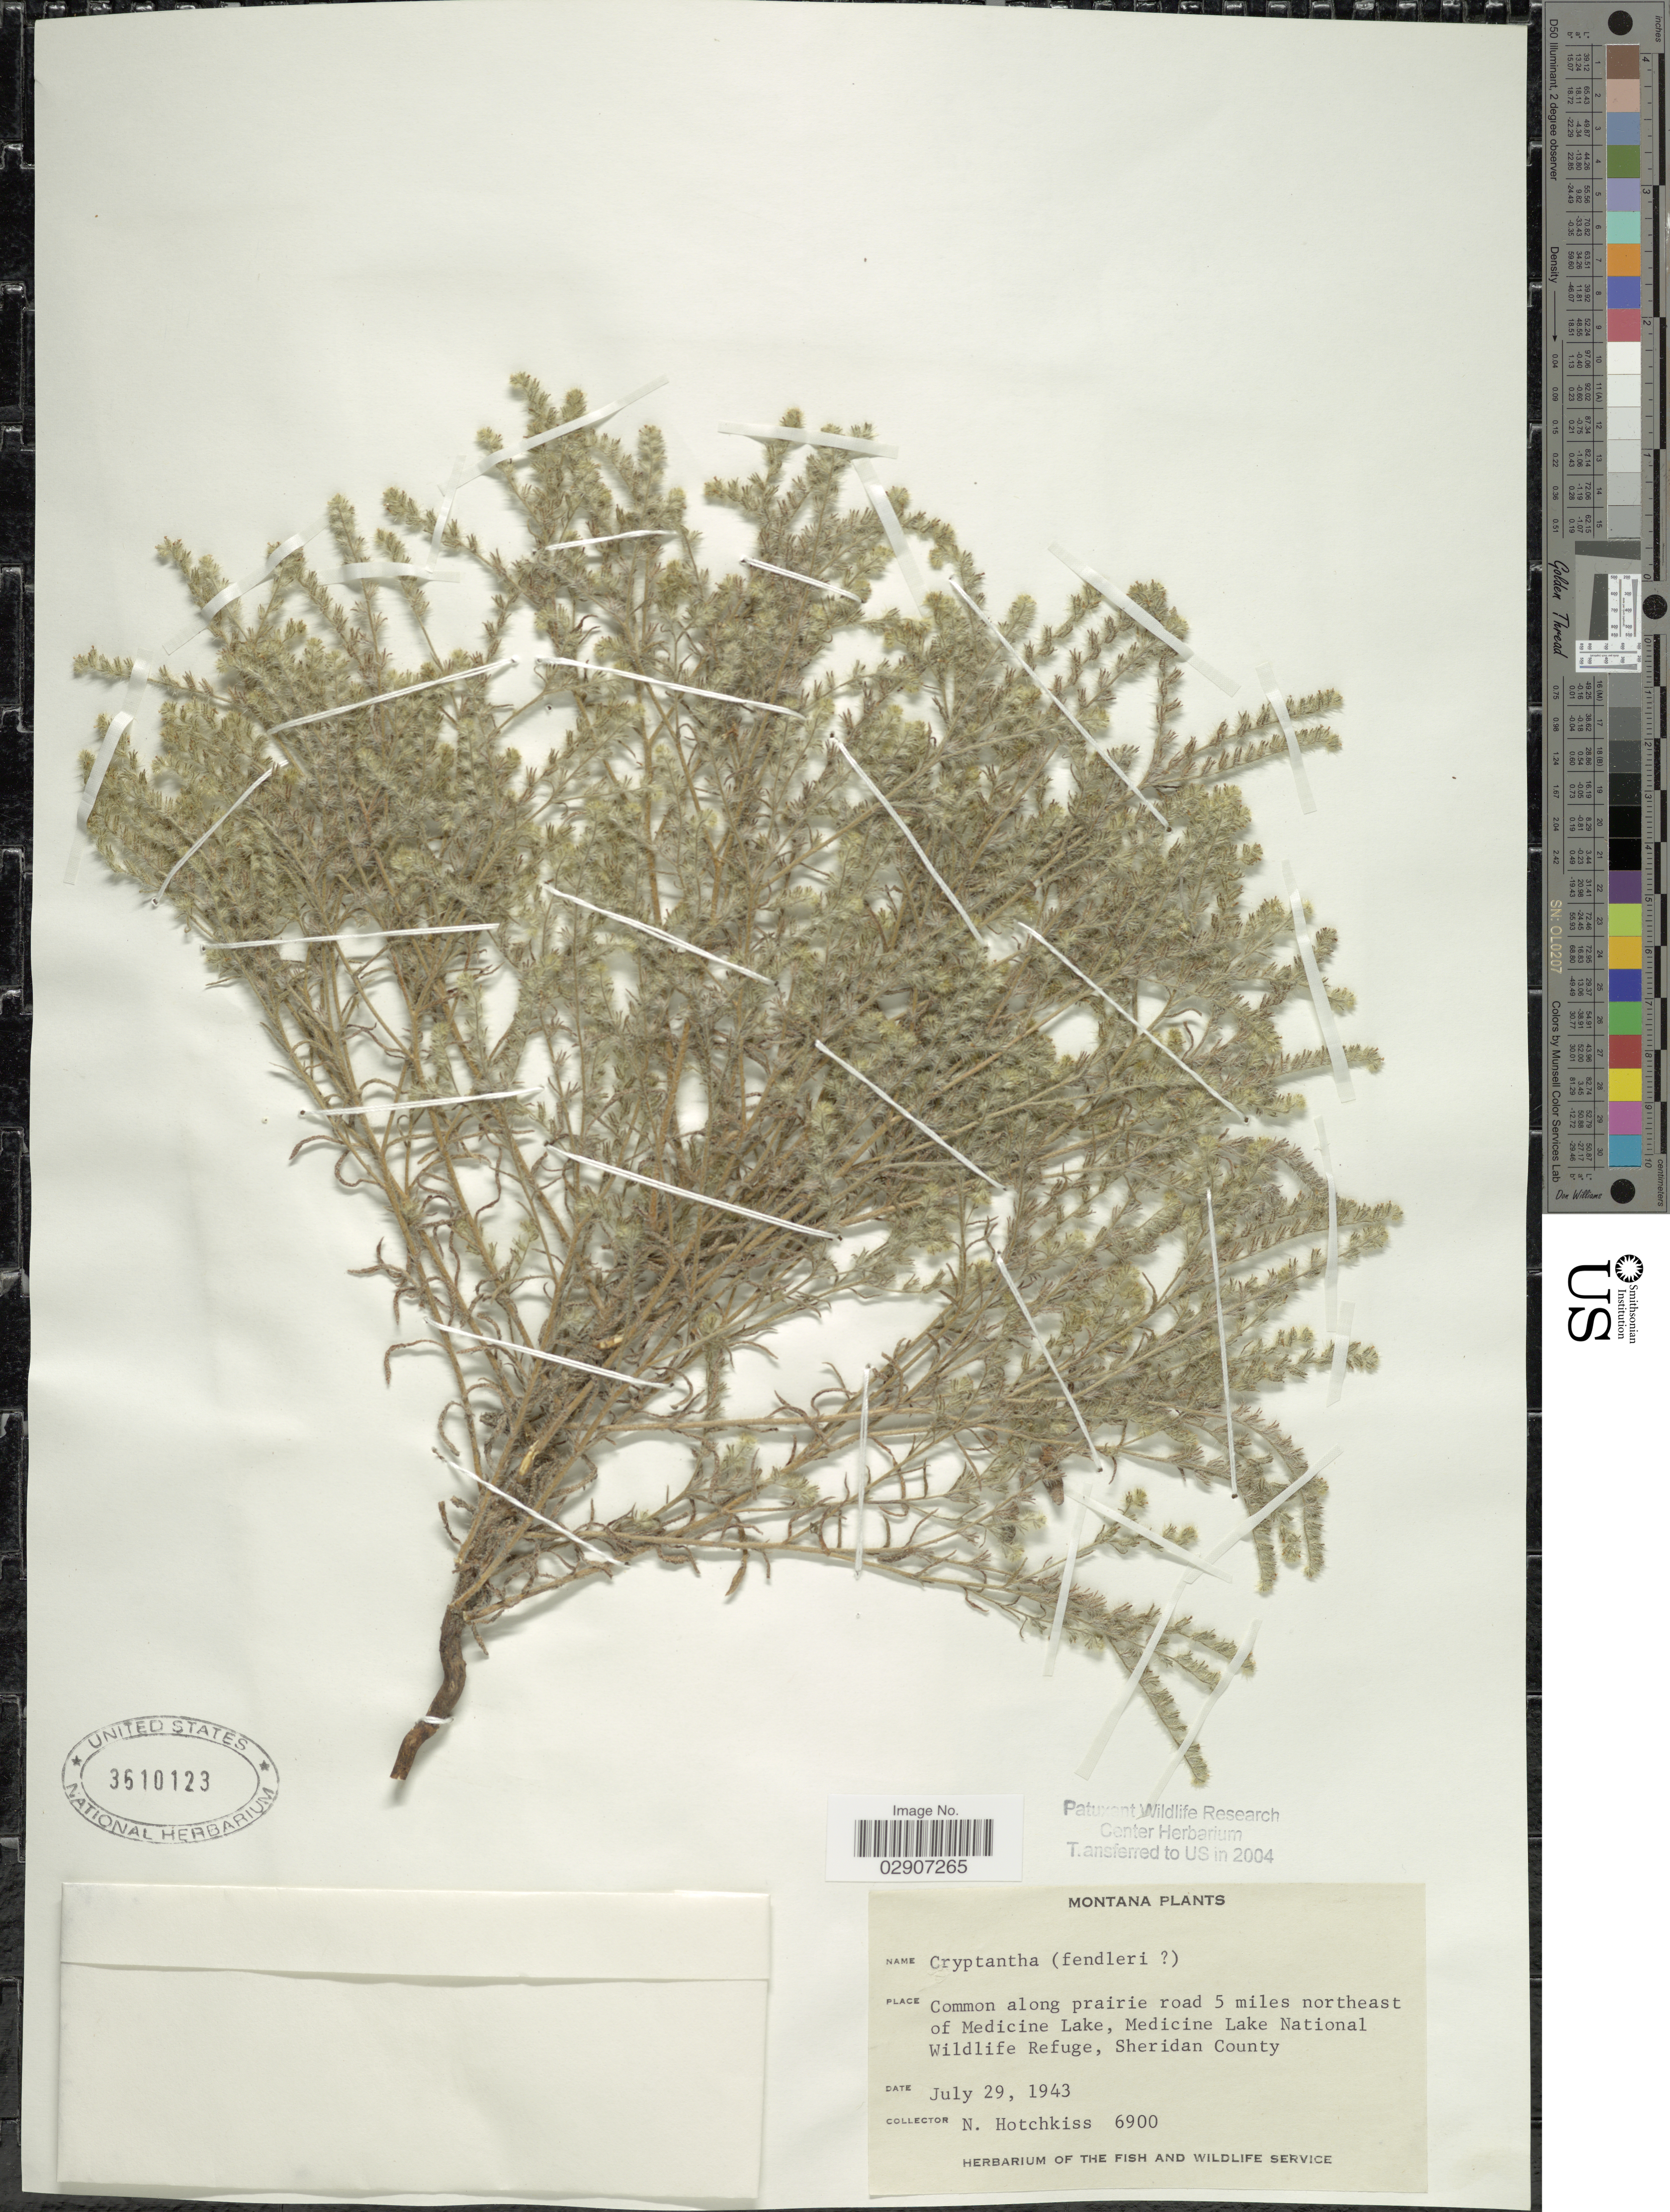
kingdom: Plantae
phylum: Tracheophyta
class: Magnoliopsida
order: Boraginales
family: Boraginaceae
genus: Cryptantha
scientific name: Cryptantha fendleri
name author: (A. Gray) Greene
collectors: N. Hotchkiss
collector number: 6900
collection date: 1943-07-29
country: United States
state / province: Montana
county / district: Sheridan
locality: Common along prairie road 5 miles northeast of Medicine Lake, Medicine Lake National Wildlife Refuge.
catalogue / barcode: US 3610123